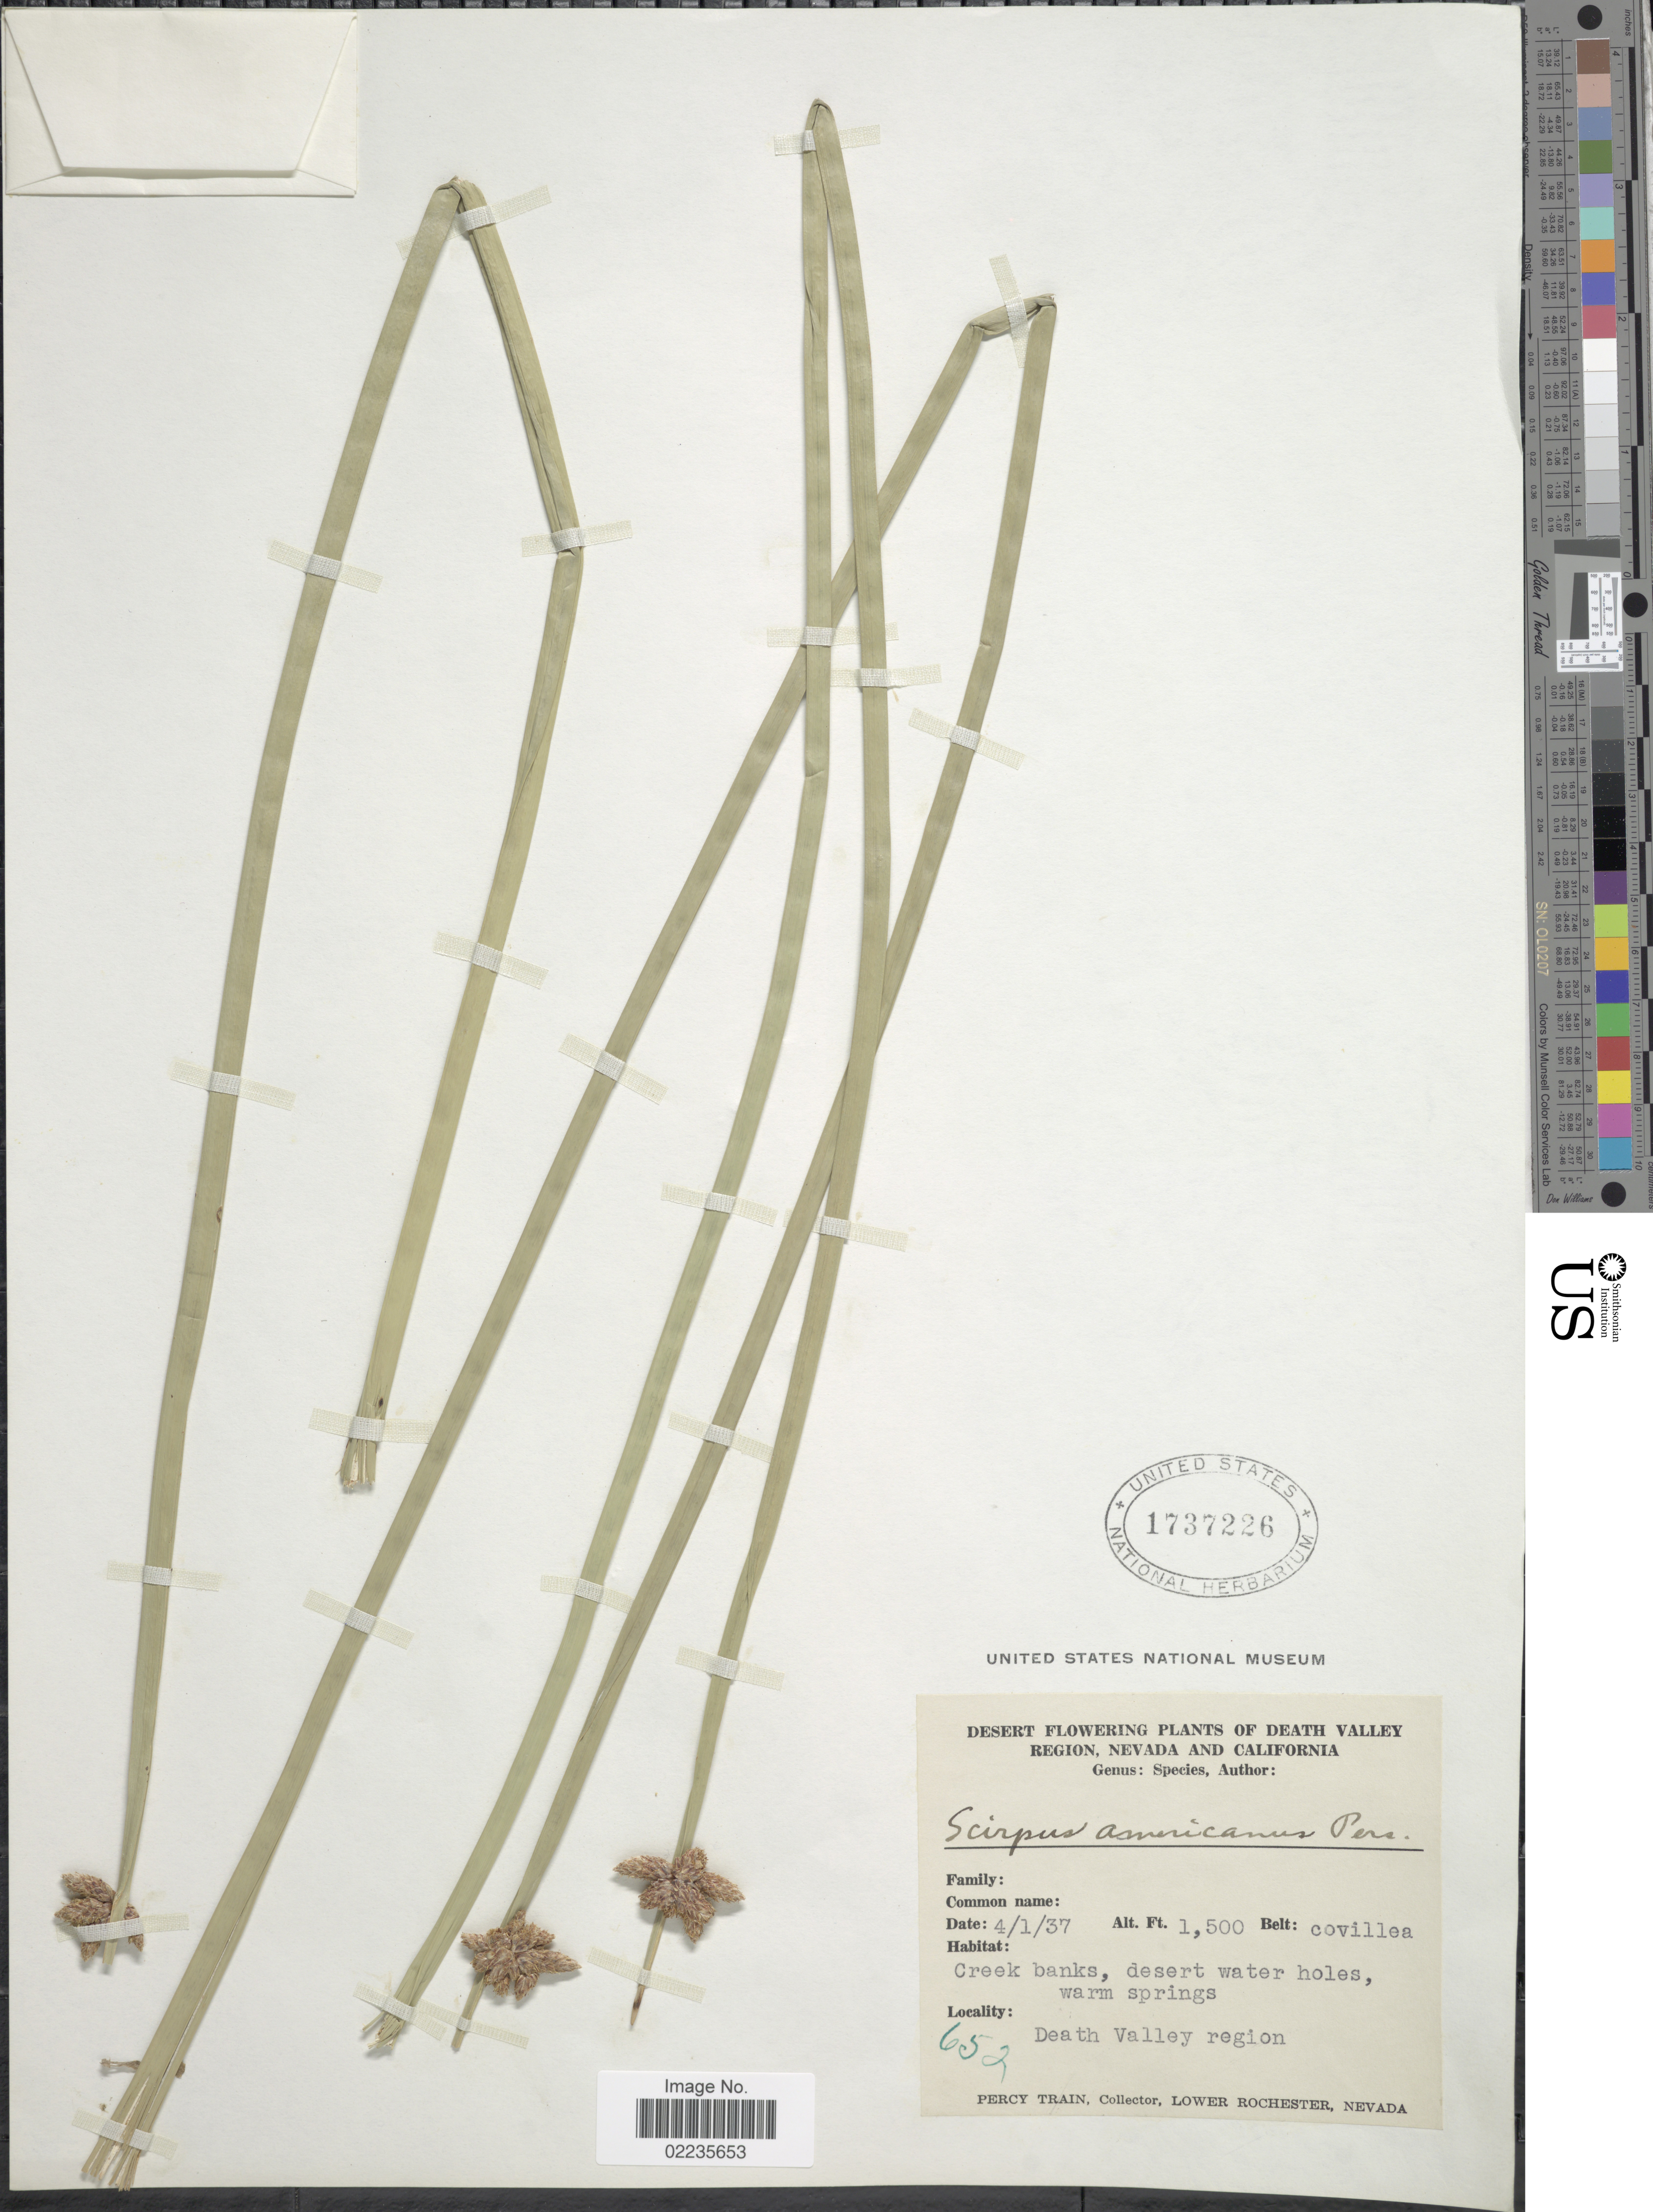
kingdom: Plantae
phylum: Tracheophyta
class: Liliopsida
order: Poales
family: Cyperaceae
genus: Schoenoplectus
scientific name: Schoenoplectus americanus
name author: (Pers.) Volkart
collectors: P. Train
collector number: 652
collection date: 1937-04-01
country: United States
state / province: California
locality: Creek banks, desert water holes, warm springs, Death Valley region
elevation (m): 457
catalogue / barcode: US 1737226